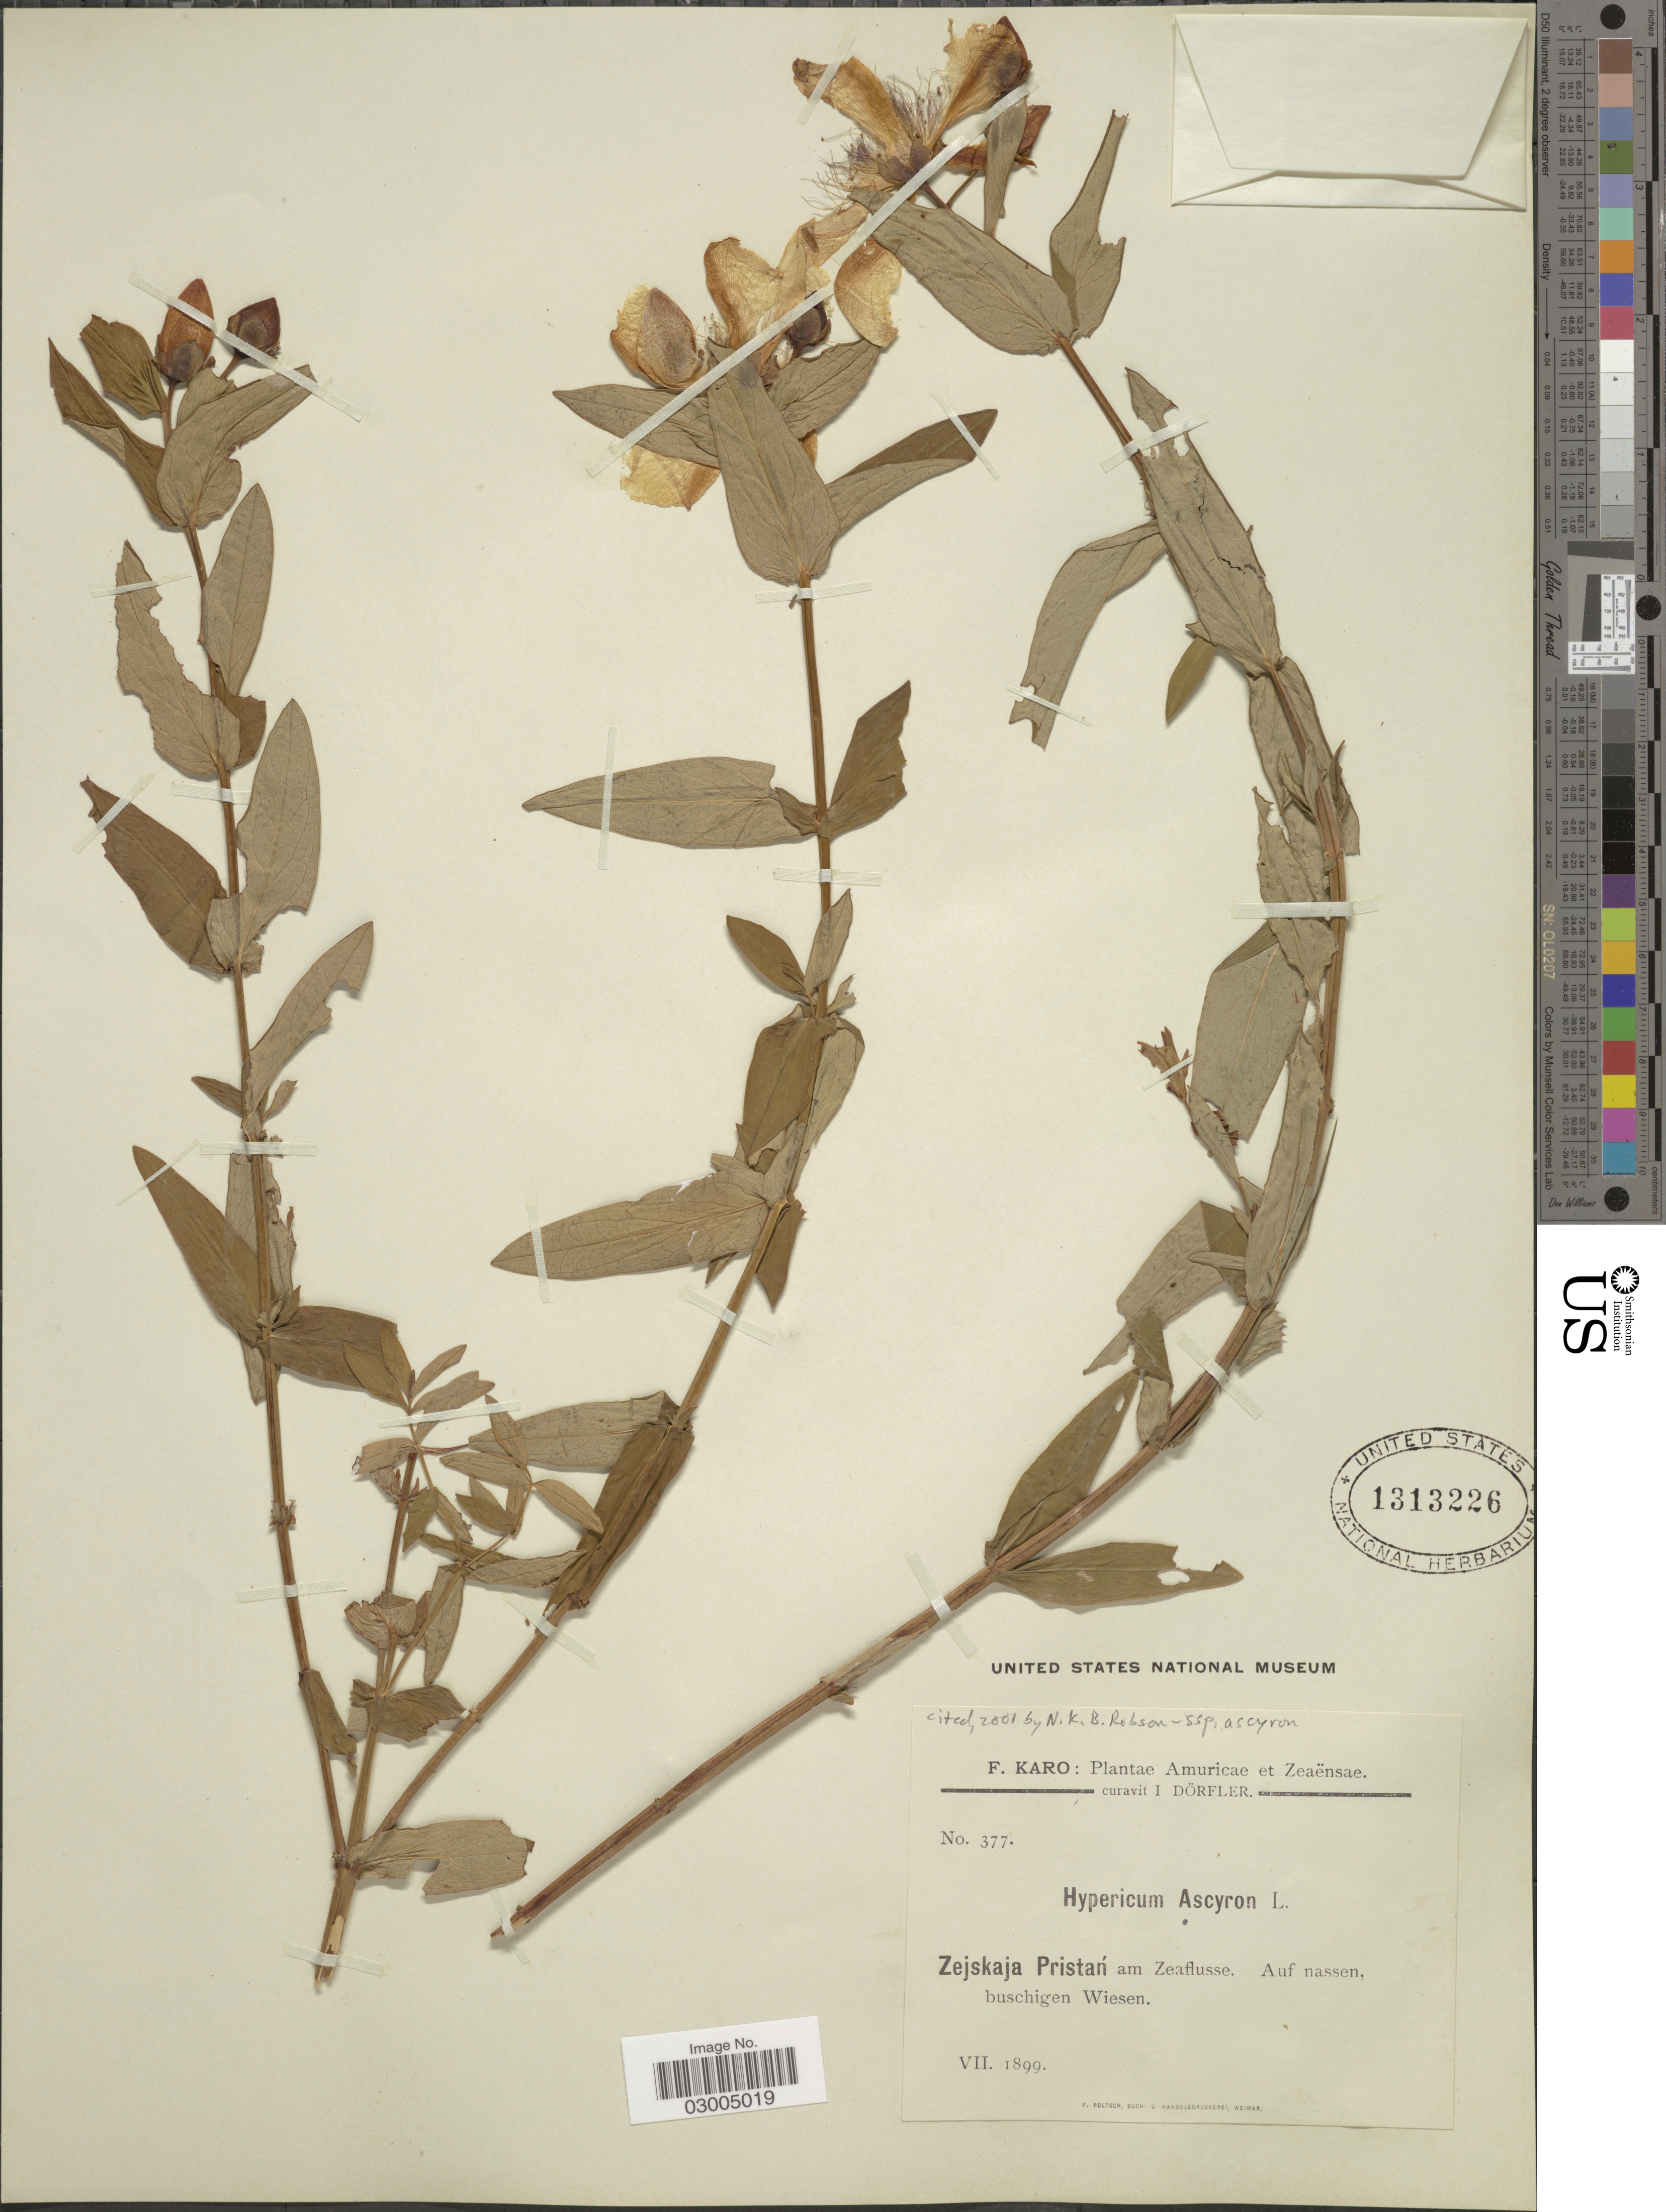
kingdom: Plantae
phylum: Tracheophyta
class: Magnoliopsida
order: Malpighiales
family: Hypericaceae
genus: Hypericum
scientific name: Hypericum ascyron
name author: L.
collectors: F. Karo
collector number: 377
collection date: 1899-07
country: Russian Federation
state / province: Amur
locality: Amuricae et Zeaënsae. Zejskaja Pristan am Zeaflusse. Auf nassen, buschigen Wiesen.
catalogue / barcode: US 1313226